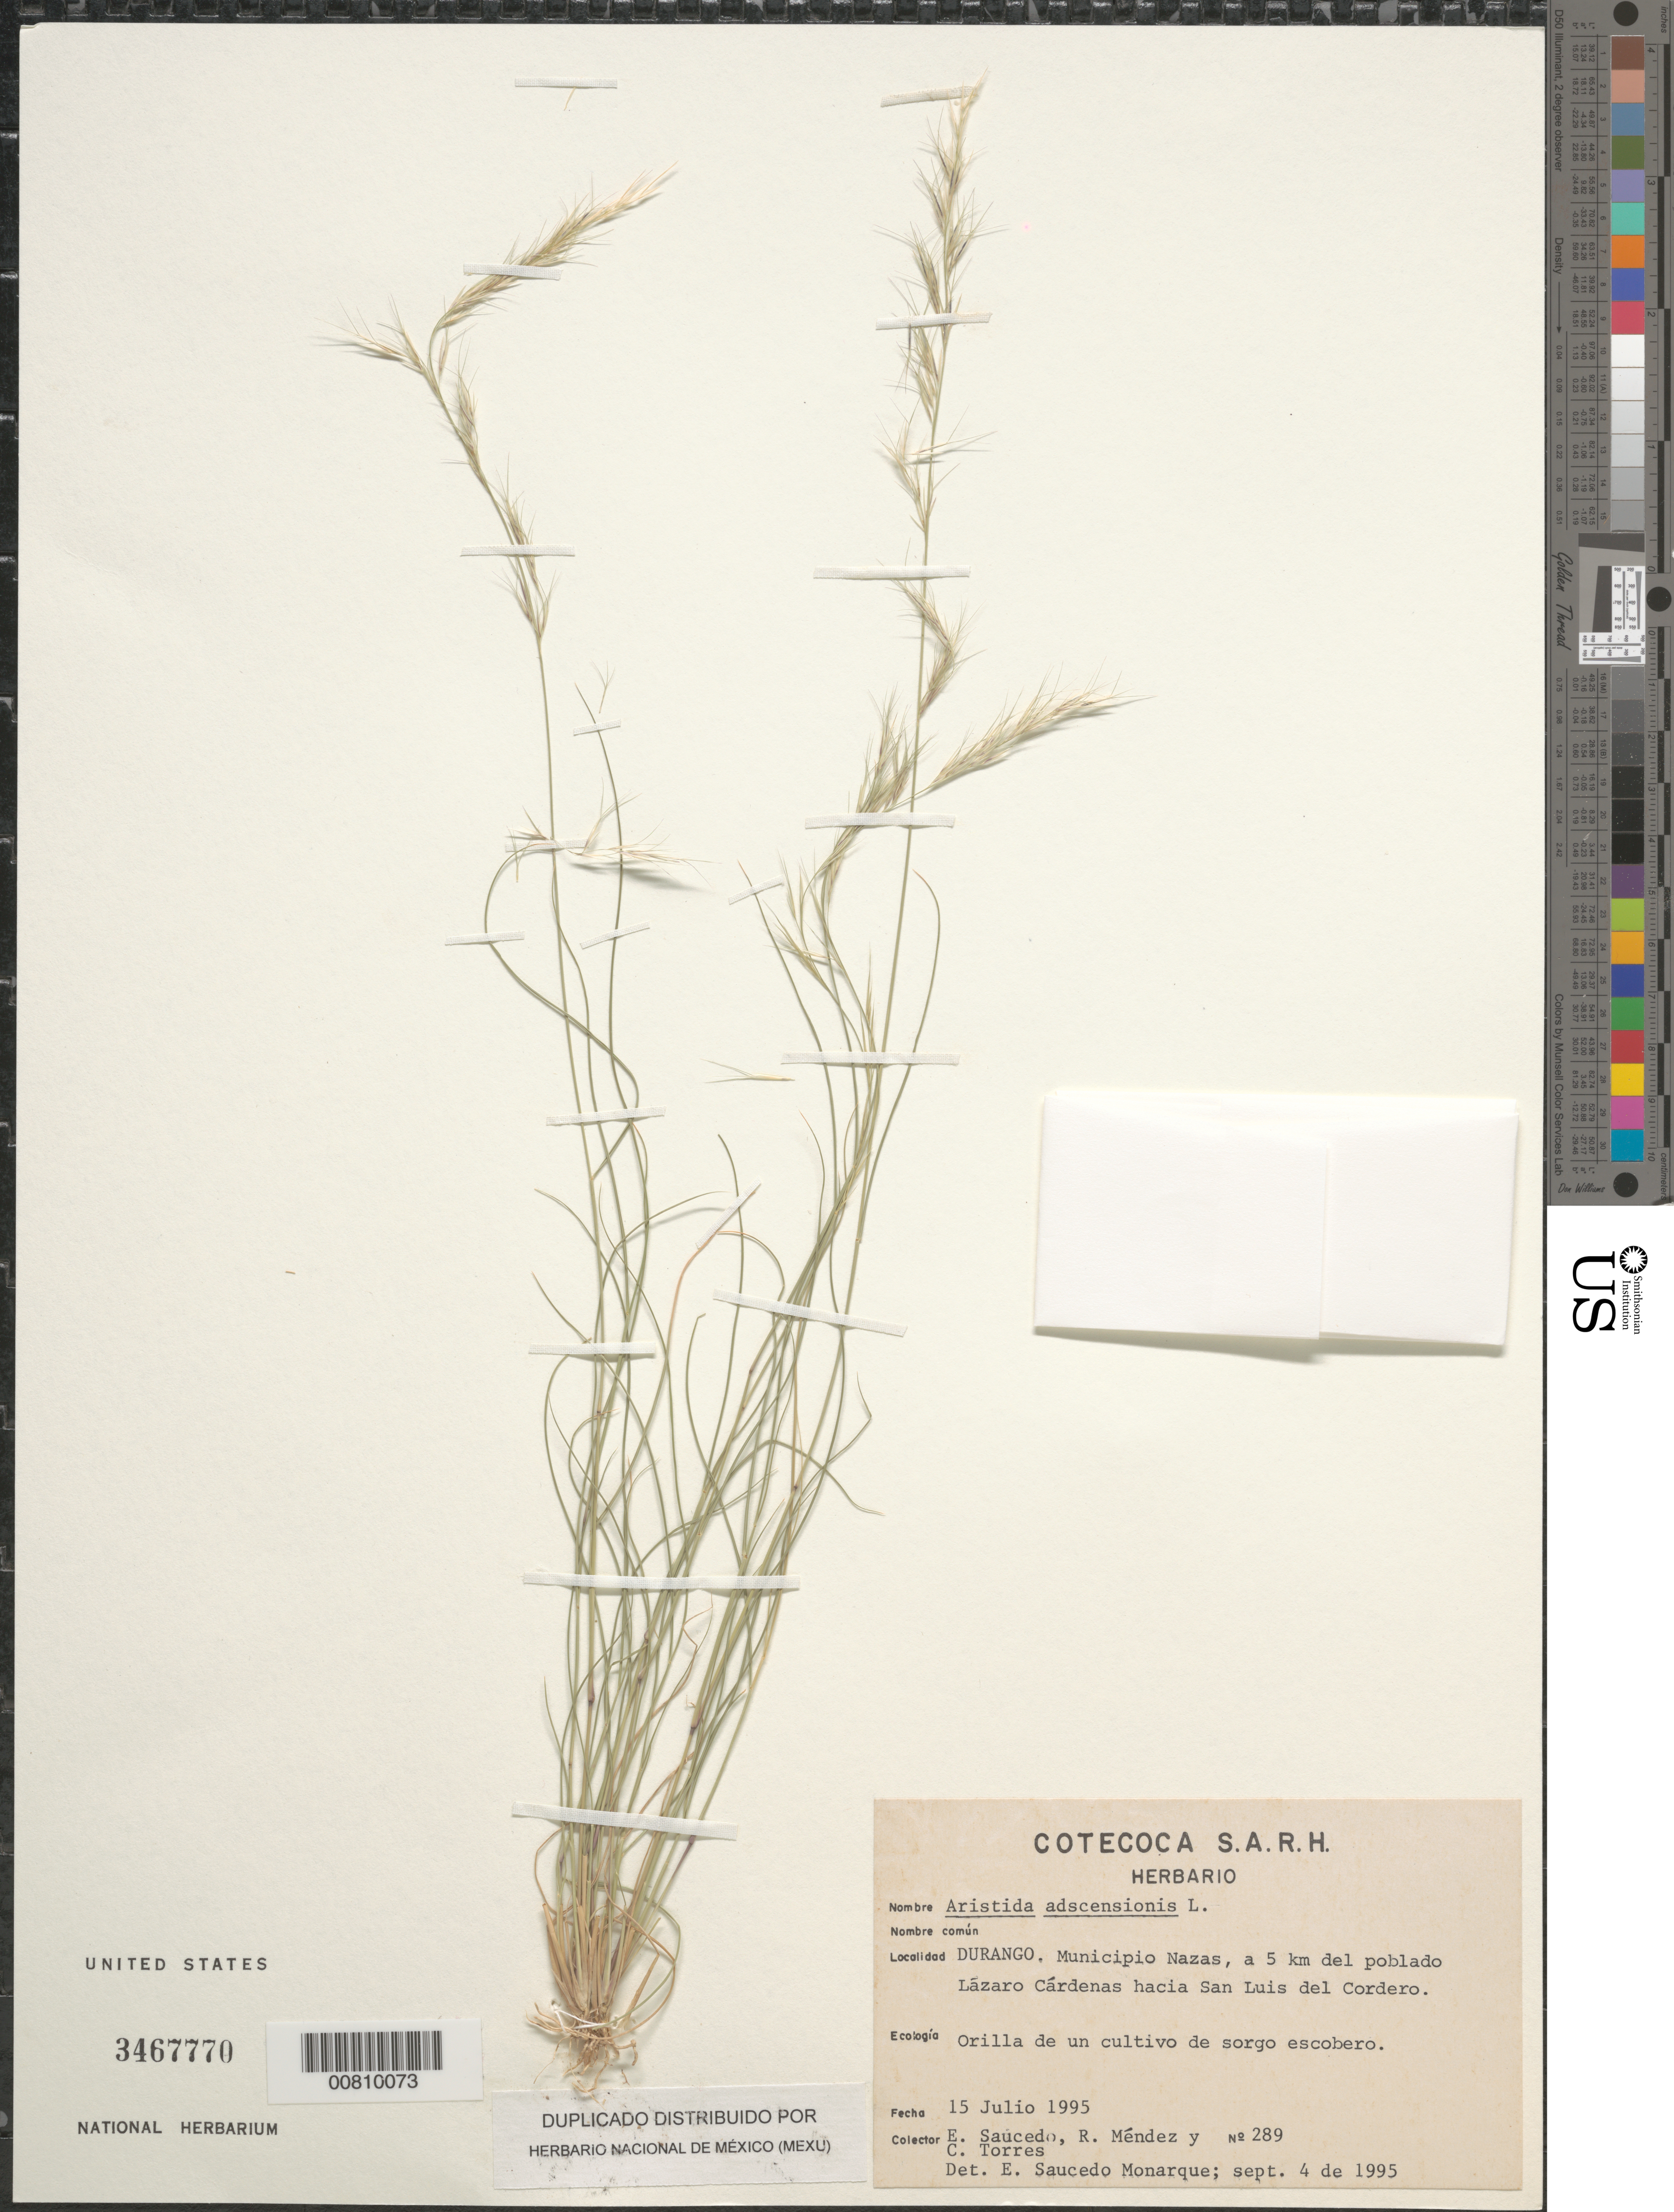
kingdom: Plantae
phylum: Tracheophyta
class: Liliopsida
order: Poales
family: Poaceae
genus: Aristida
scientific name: Aristida adscensionis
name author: L.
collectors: E. Saucedo, R. Mendez & C. Torres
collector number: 289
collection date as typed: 15 Julio 1995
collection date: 1995-09-04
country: Mexico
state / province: Durango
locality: Nazas, Lázaro Cárdenas hacia San Luis del Cordero.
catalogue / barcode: US 3467770